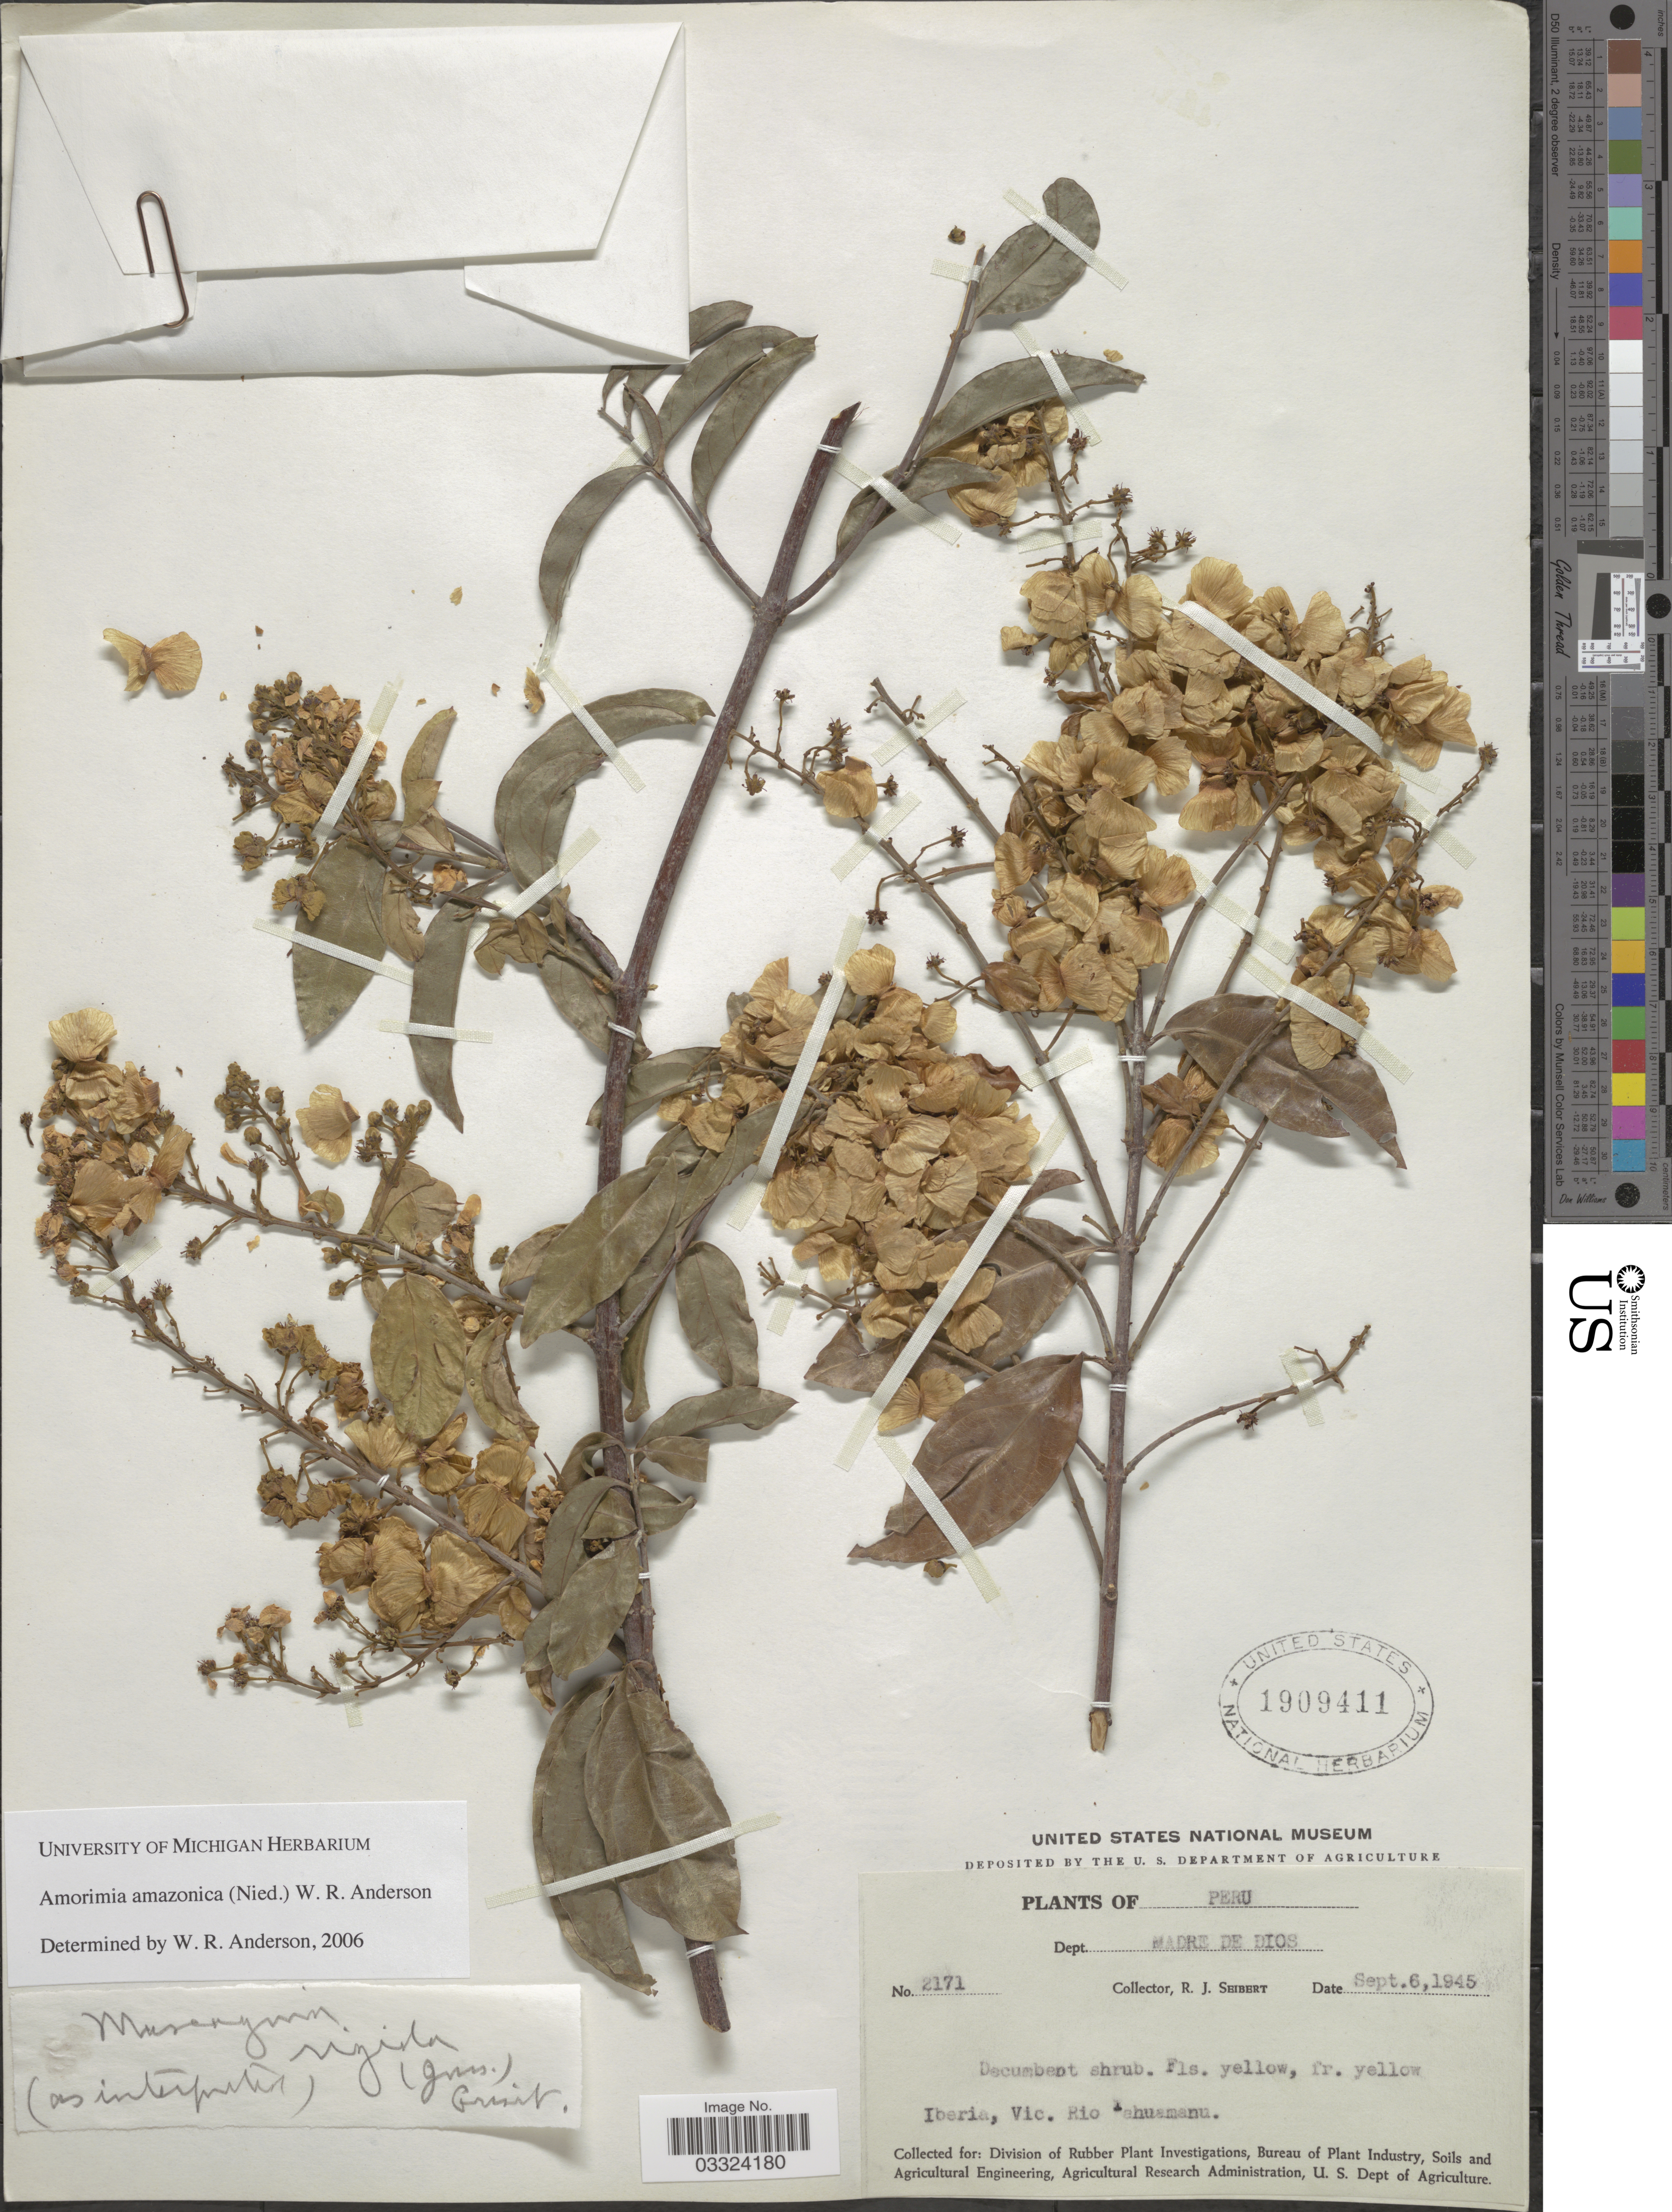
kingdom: Plantae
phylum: Tracheophyta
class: Magnoliopsida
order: Malpighiales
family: Malpighiaceae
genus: Amorimia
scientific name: Amorimia amazonica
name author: (Nied.) W.R. Anderson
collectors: R. J. Seibert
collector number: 2171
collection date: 1945-09-06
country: Peru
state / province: Madre de Dios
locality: Dept. Madre de Dios. Iberia, Vic. Rio Tahuamanu.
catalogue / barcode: US 1909411